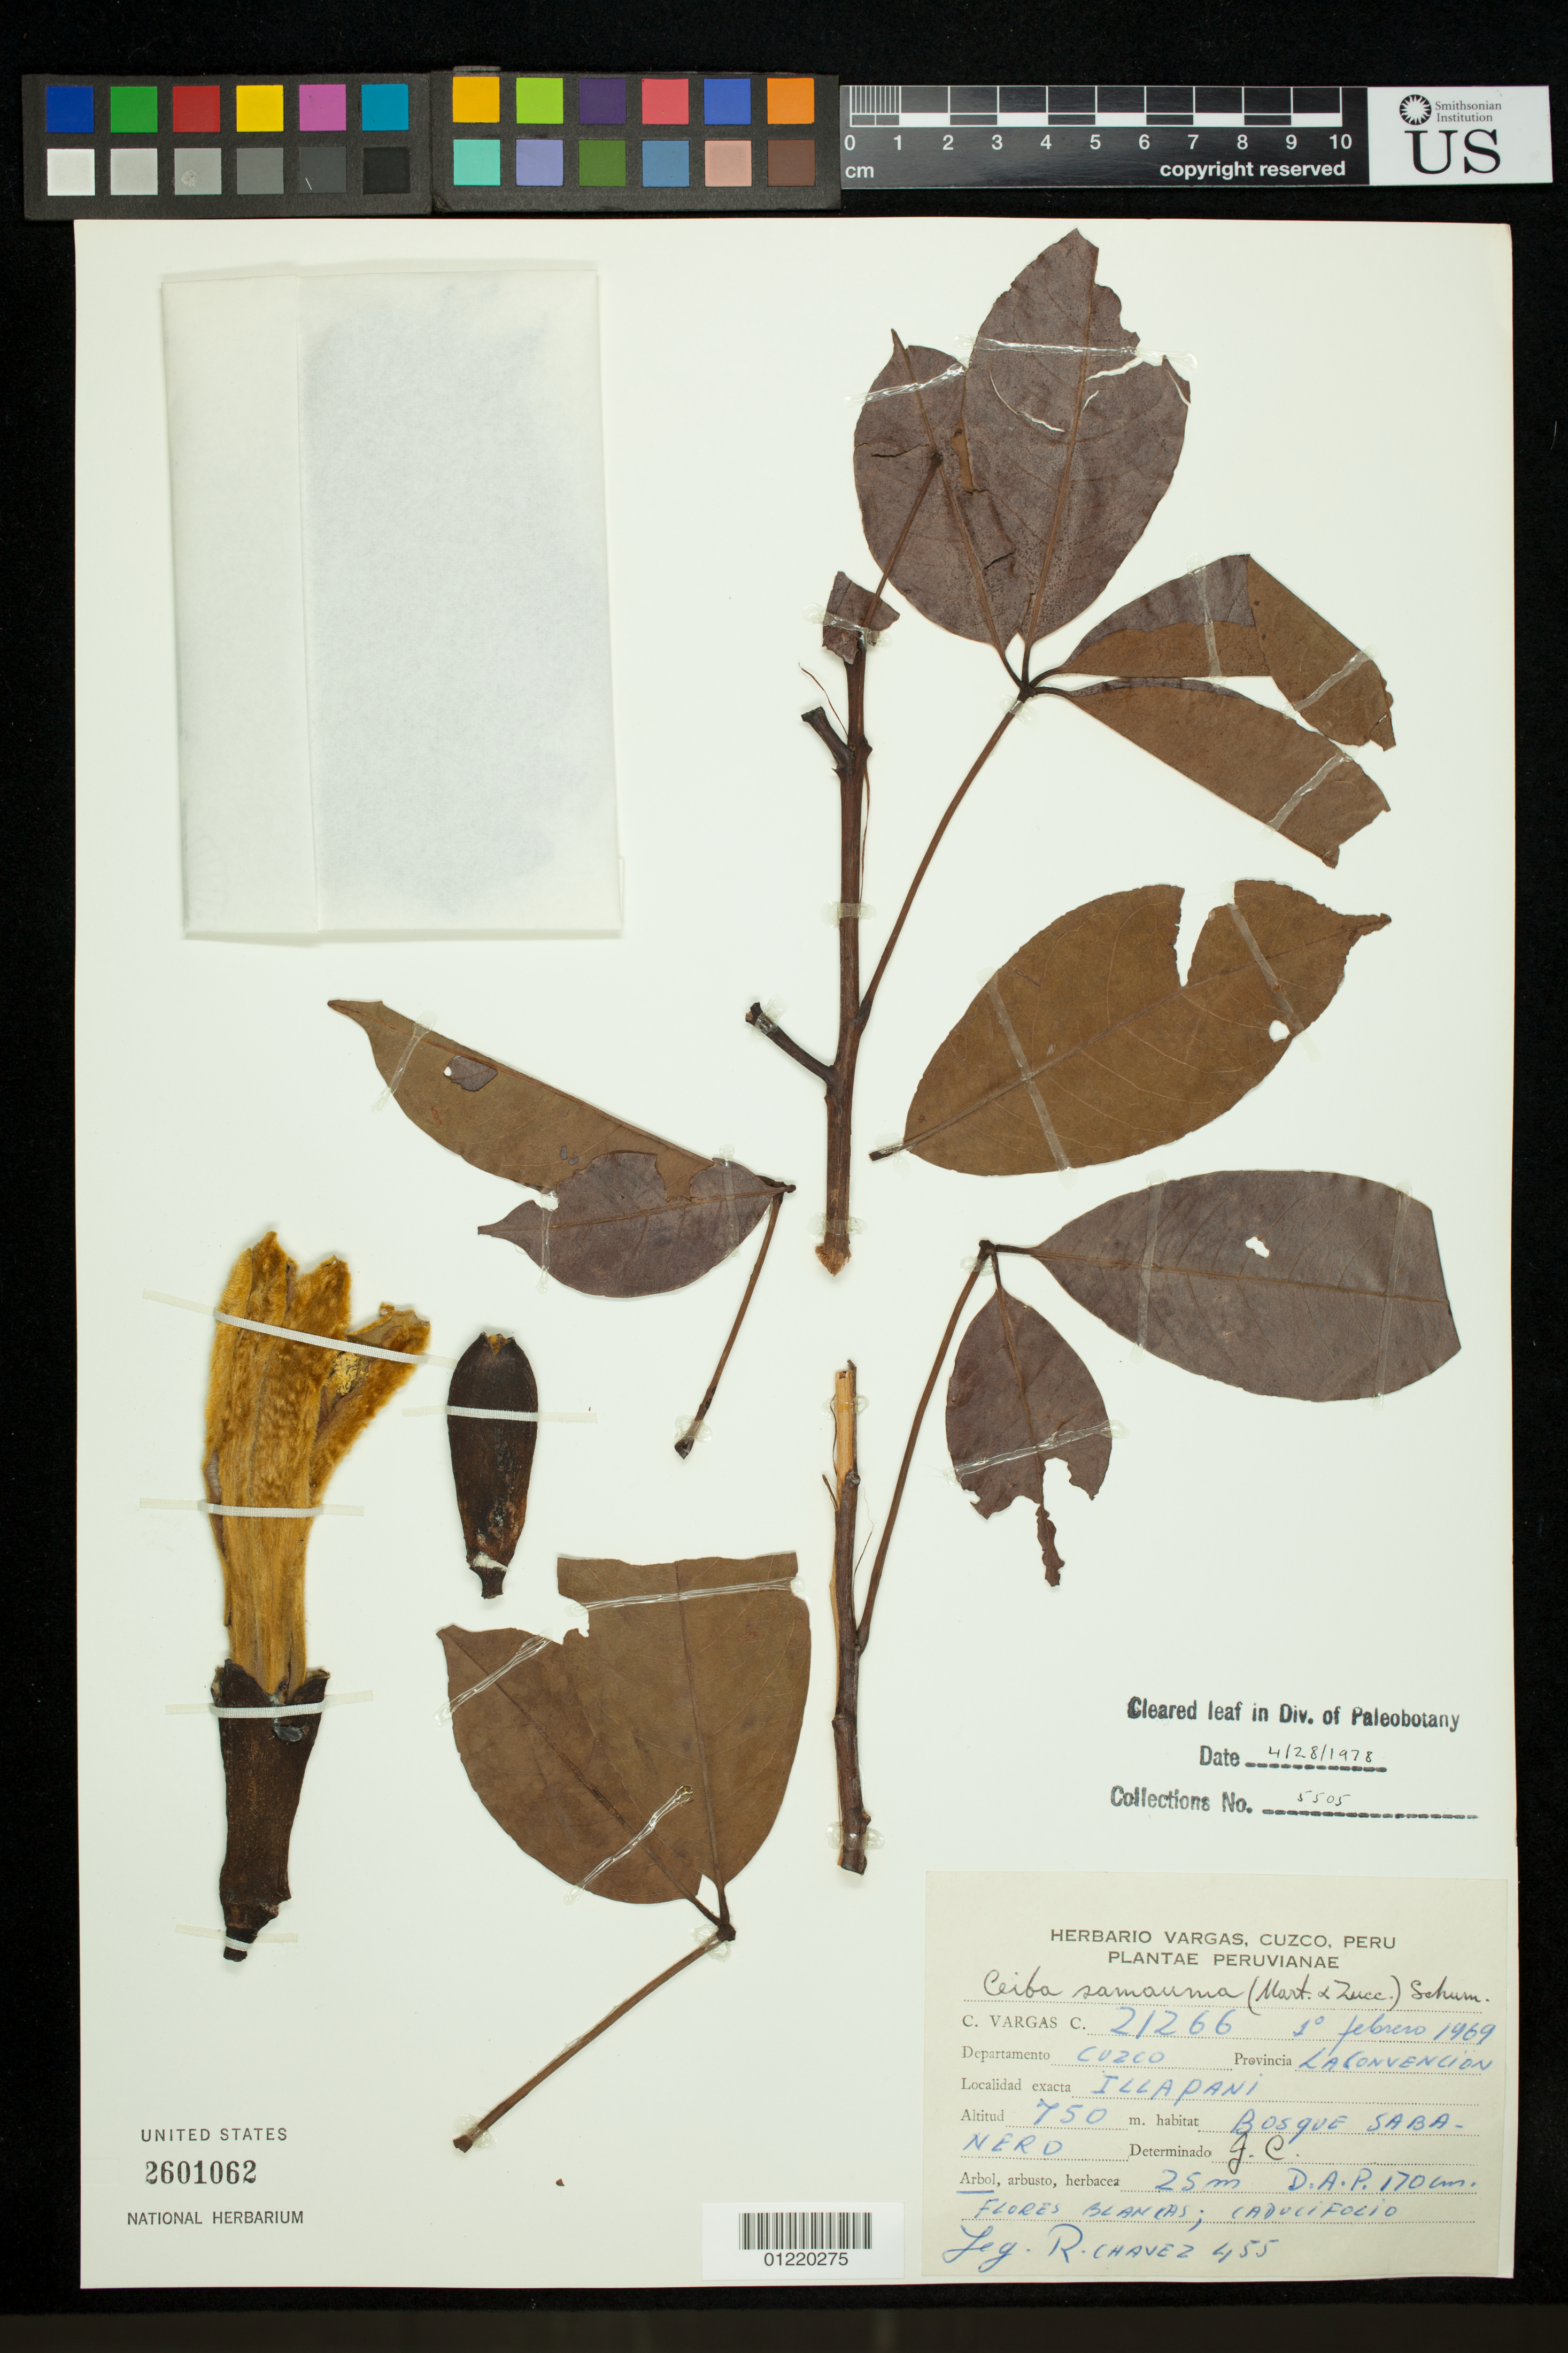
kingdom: Plantae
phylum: Tracheophyta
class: Magnoliopsida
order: Malvales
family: Malvaceae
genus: Ceiba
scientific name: Ceiba samauma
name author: (Mart.) K. Schum.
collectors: R. Chávez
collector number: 455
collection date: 1969-02-01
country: Peru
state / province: Cusco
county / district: La Convención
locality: Illapani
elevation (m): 750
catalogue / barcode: US 2601062